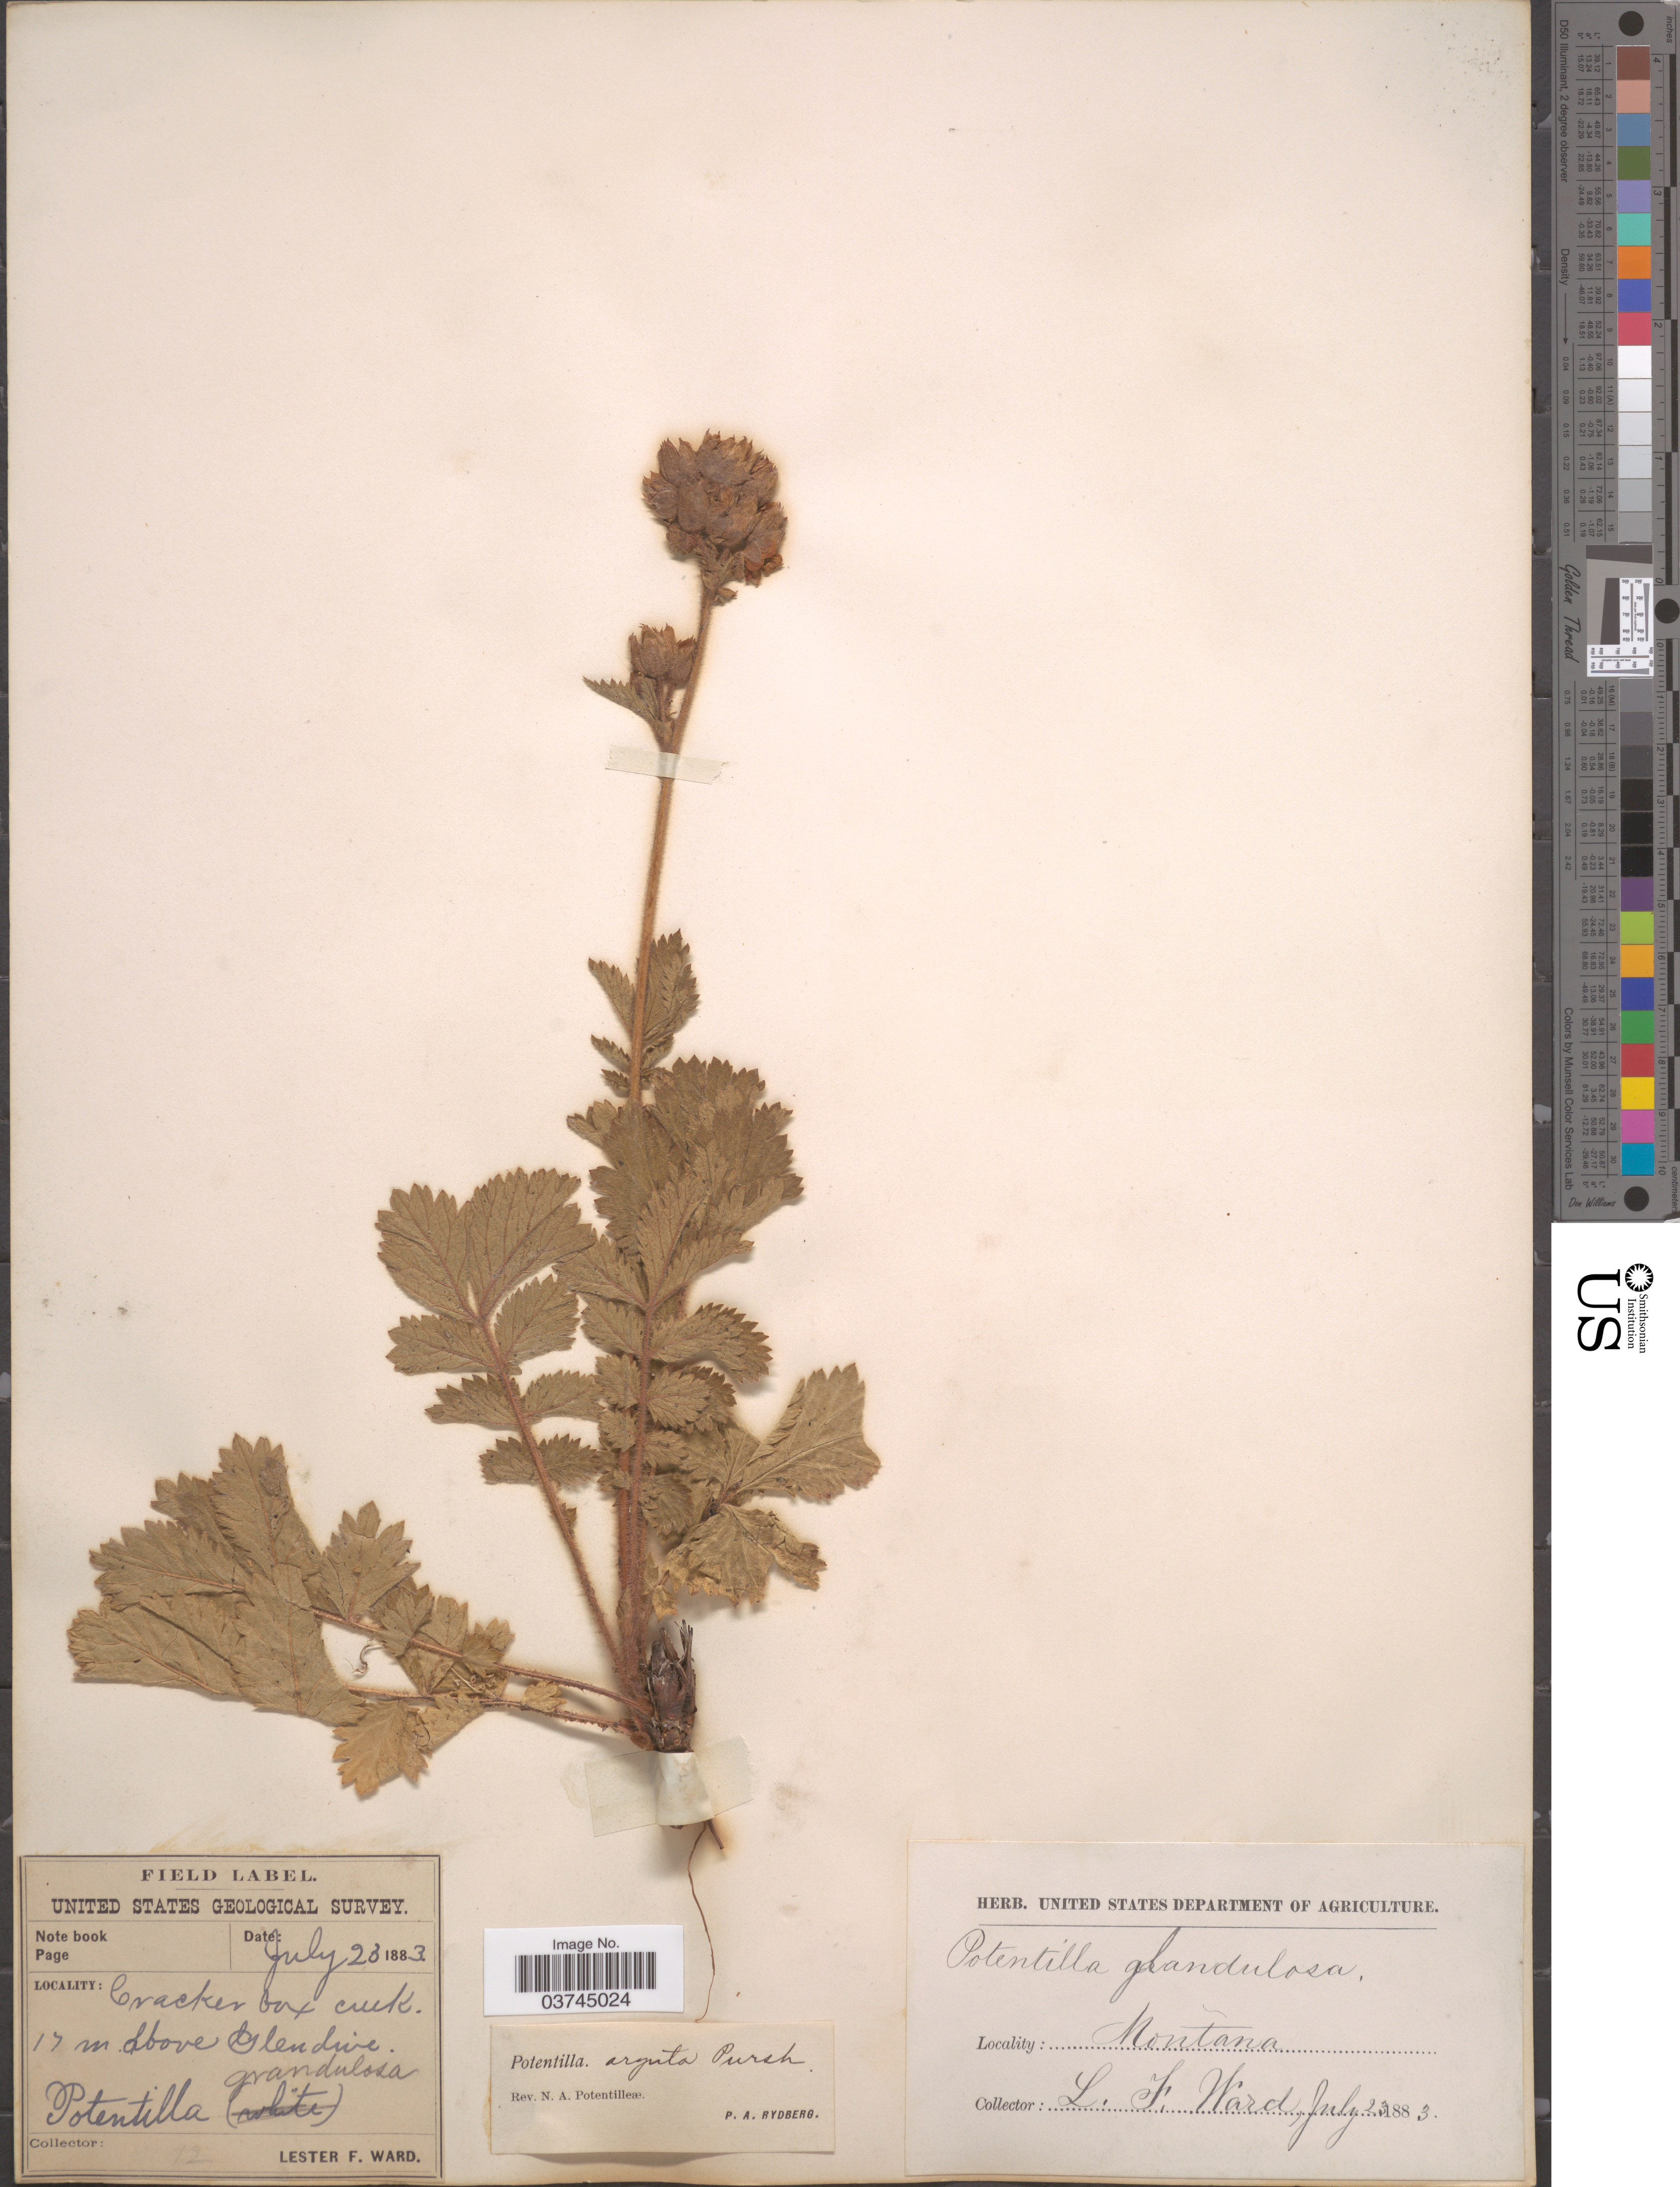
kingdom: Plantae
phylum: Tracheophyta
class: Magnoliopsida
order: Rosales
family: Rosaceae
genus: Drymocallis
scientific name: Drymocallis arguta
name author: (Pursh) Rydb.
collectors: L. F. Ward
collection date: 1883-07-23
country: United States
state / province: Montana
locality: Cracker box Creek. 17 m. above Glen dive.